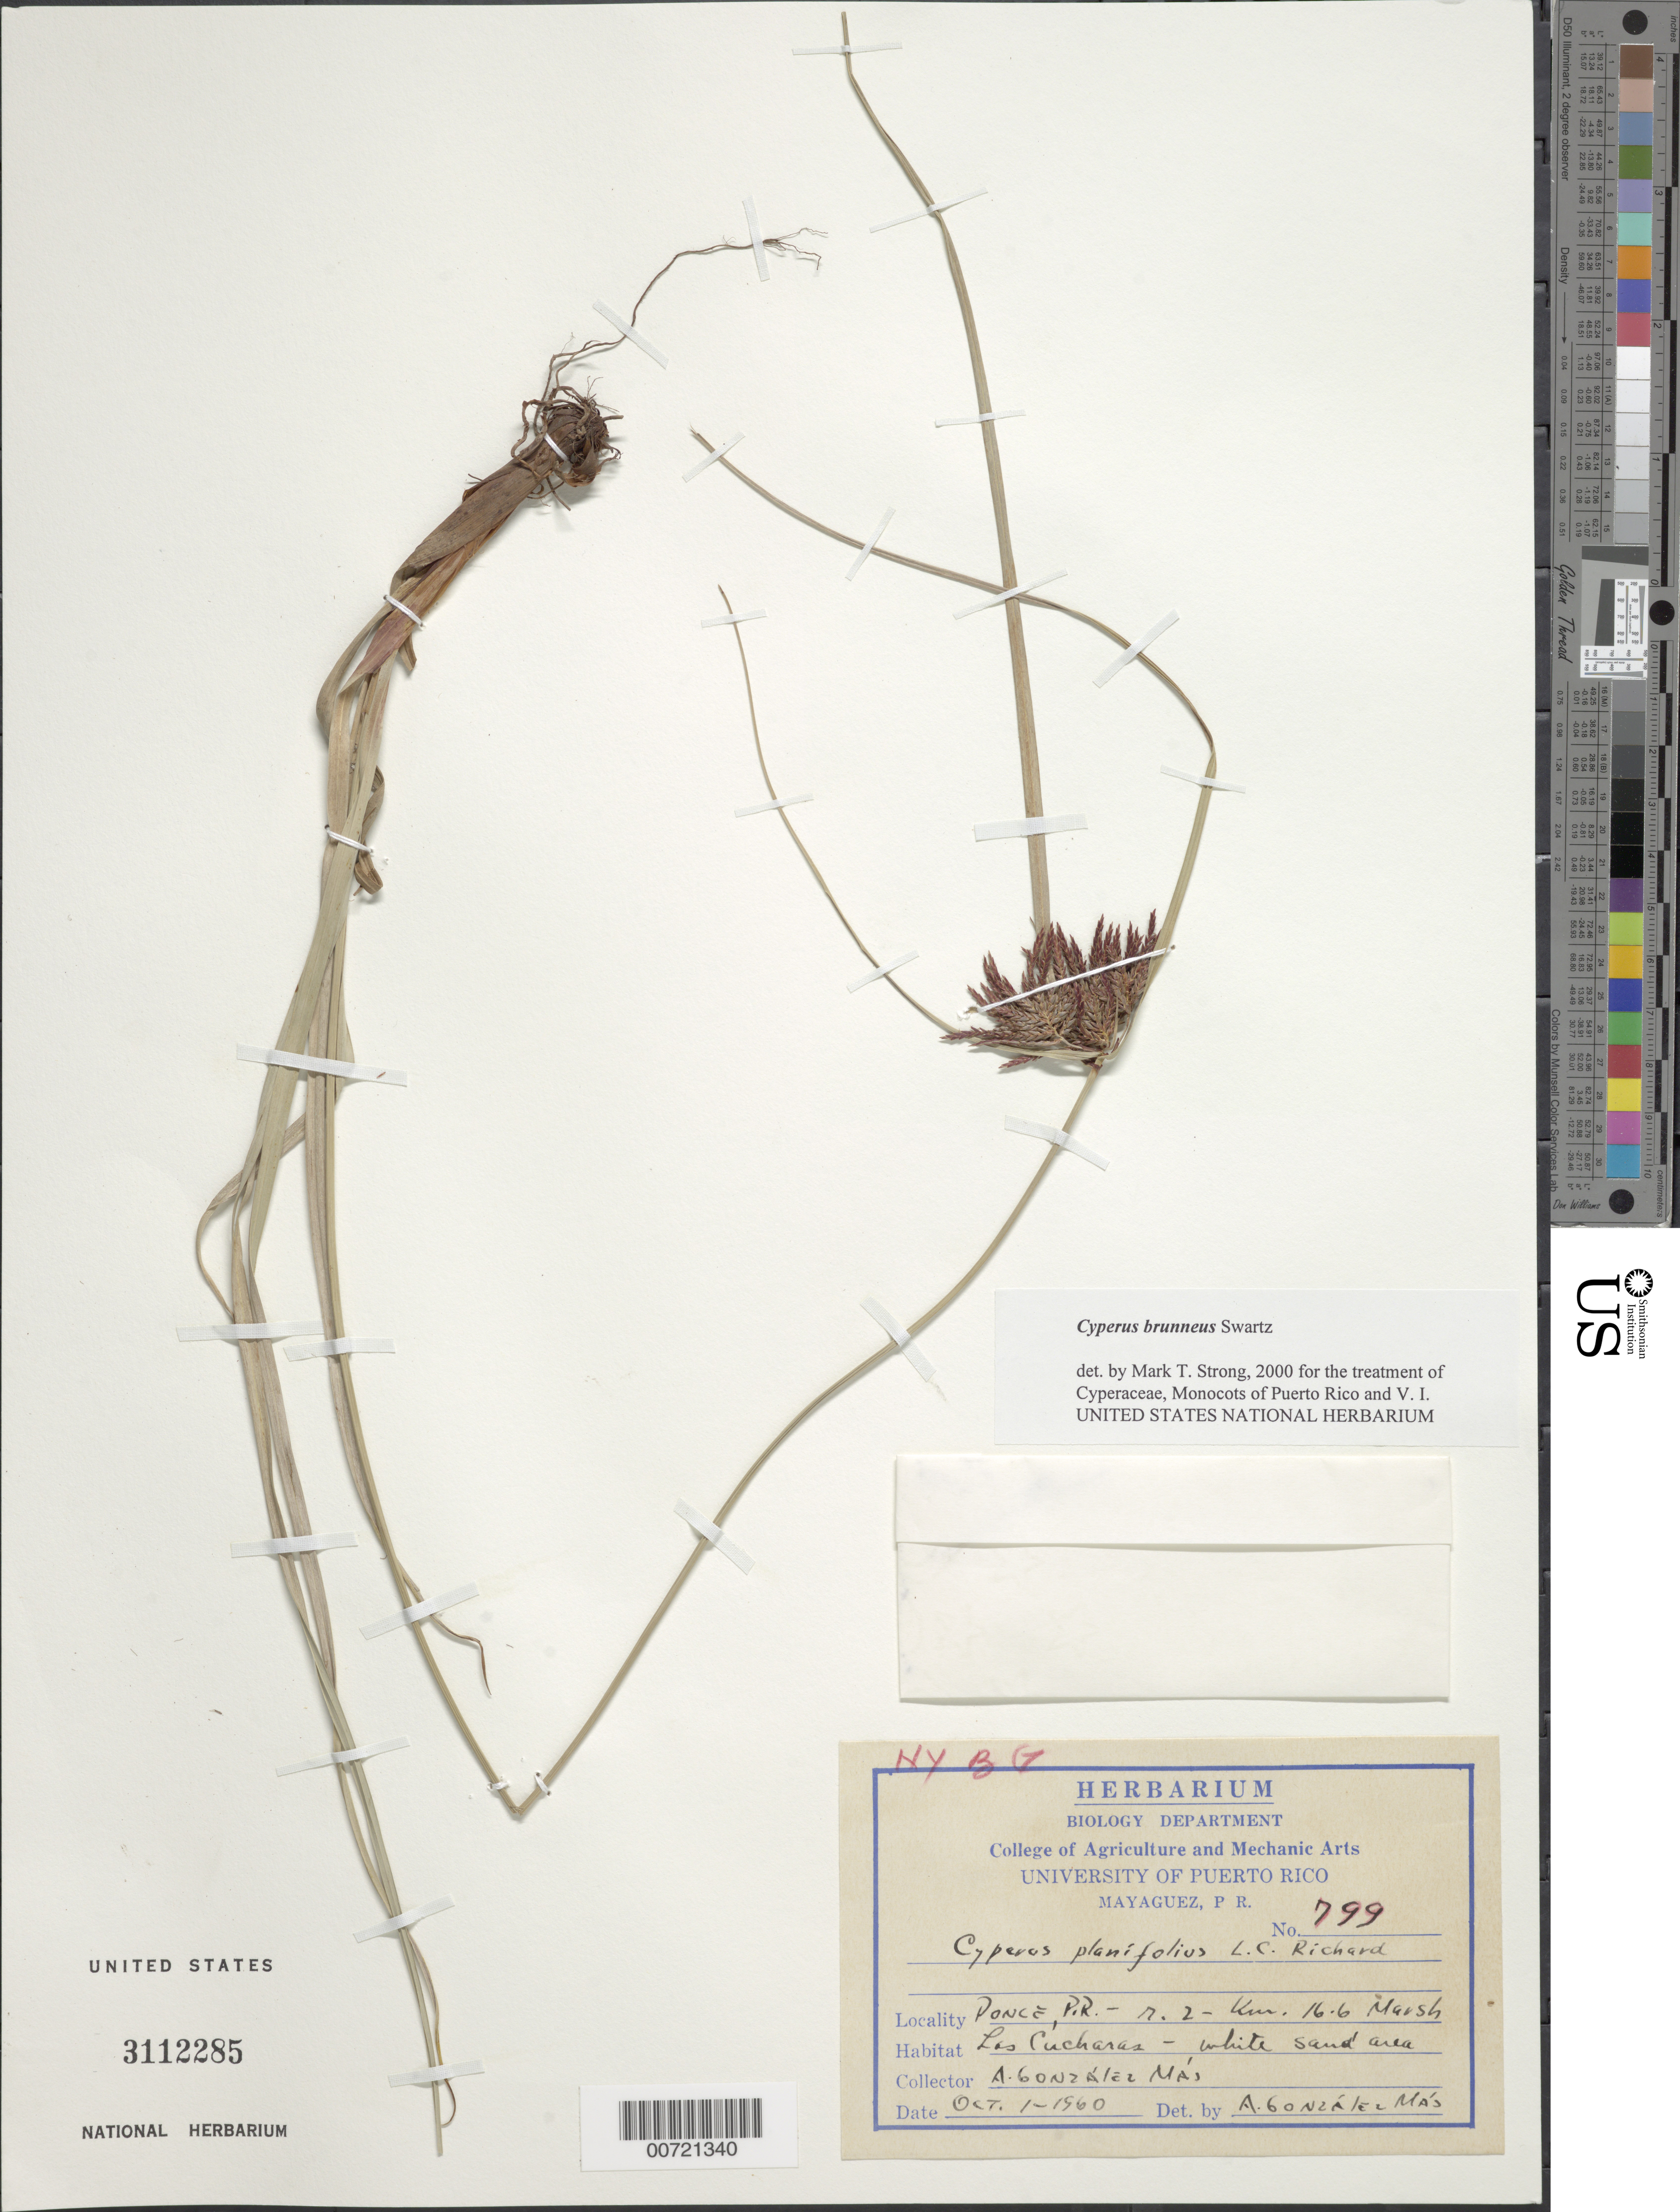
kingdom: Plantae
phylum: Tracheophyta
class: Liliopsida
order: Poales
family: Cyperaceae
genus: Cyperus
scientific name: Cyperus brunneus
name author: Sw.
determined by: Strong, M. T., (US), Smithsonian Institution - National Museum of Natural History (UNITED STATES)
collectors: A. González Más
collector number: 799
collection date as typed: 01 Oct 1960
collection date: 1960-10-01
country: Puerto Rico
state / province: Ponce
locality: Ponce: Rt. 2, km 16.6, Los Cuchares.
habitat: Marsh, white sand area.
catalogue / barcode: US 3112285